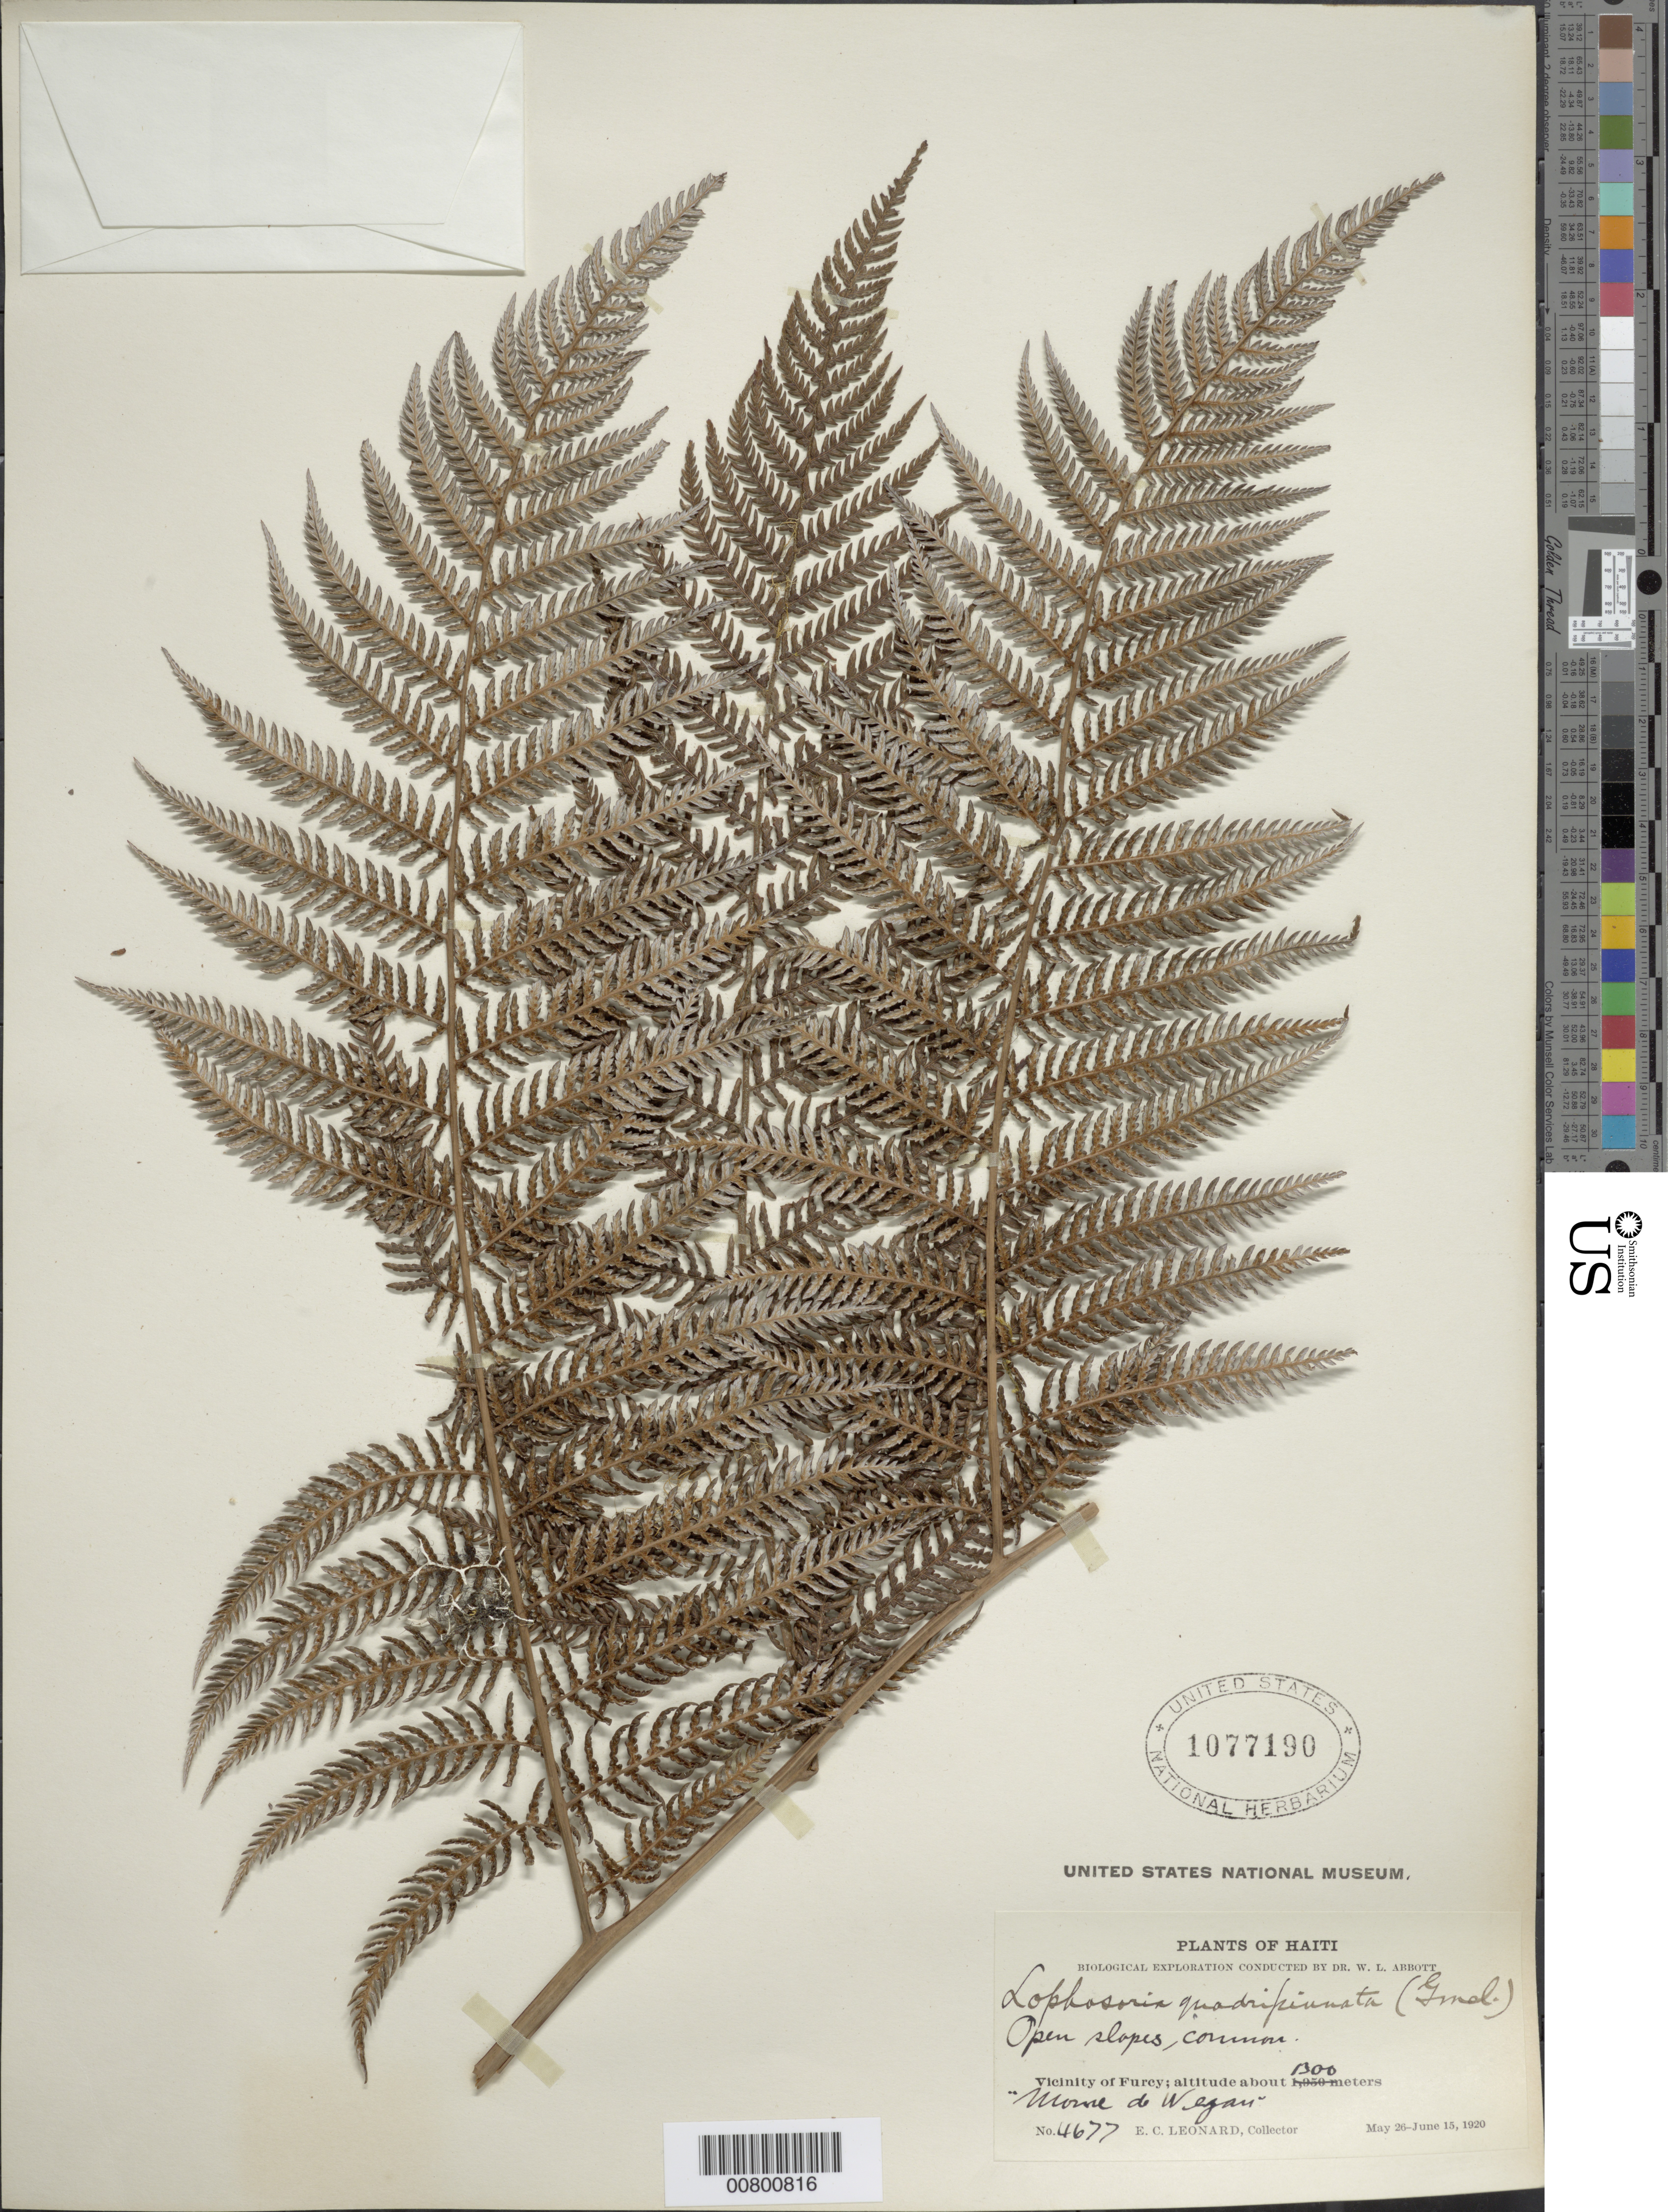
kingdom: Plantae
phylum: Tracheophyta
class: Polypodiopsida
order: Cyatheales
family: Dicksoniaceae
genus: Lophosoria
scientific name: Lophosoria quadripinnata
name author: (J.F. Gmel.) C. Chr.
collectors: E. C. Leonard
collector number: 4677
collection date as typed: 26 May 1920 to 15 Jun 1920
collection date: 1920-05-26/1920-06-15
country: Haiti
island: Hispaniola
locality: Furcy, Morne de Weyan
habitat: Open slopes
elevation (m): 1300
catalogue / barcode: US 1077190